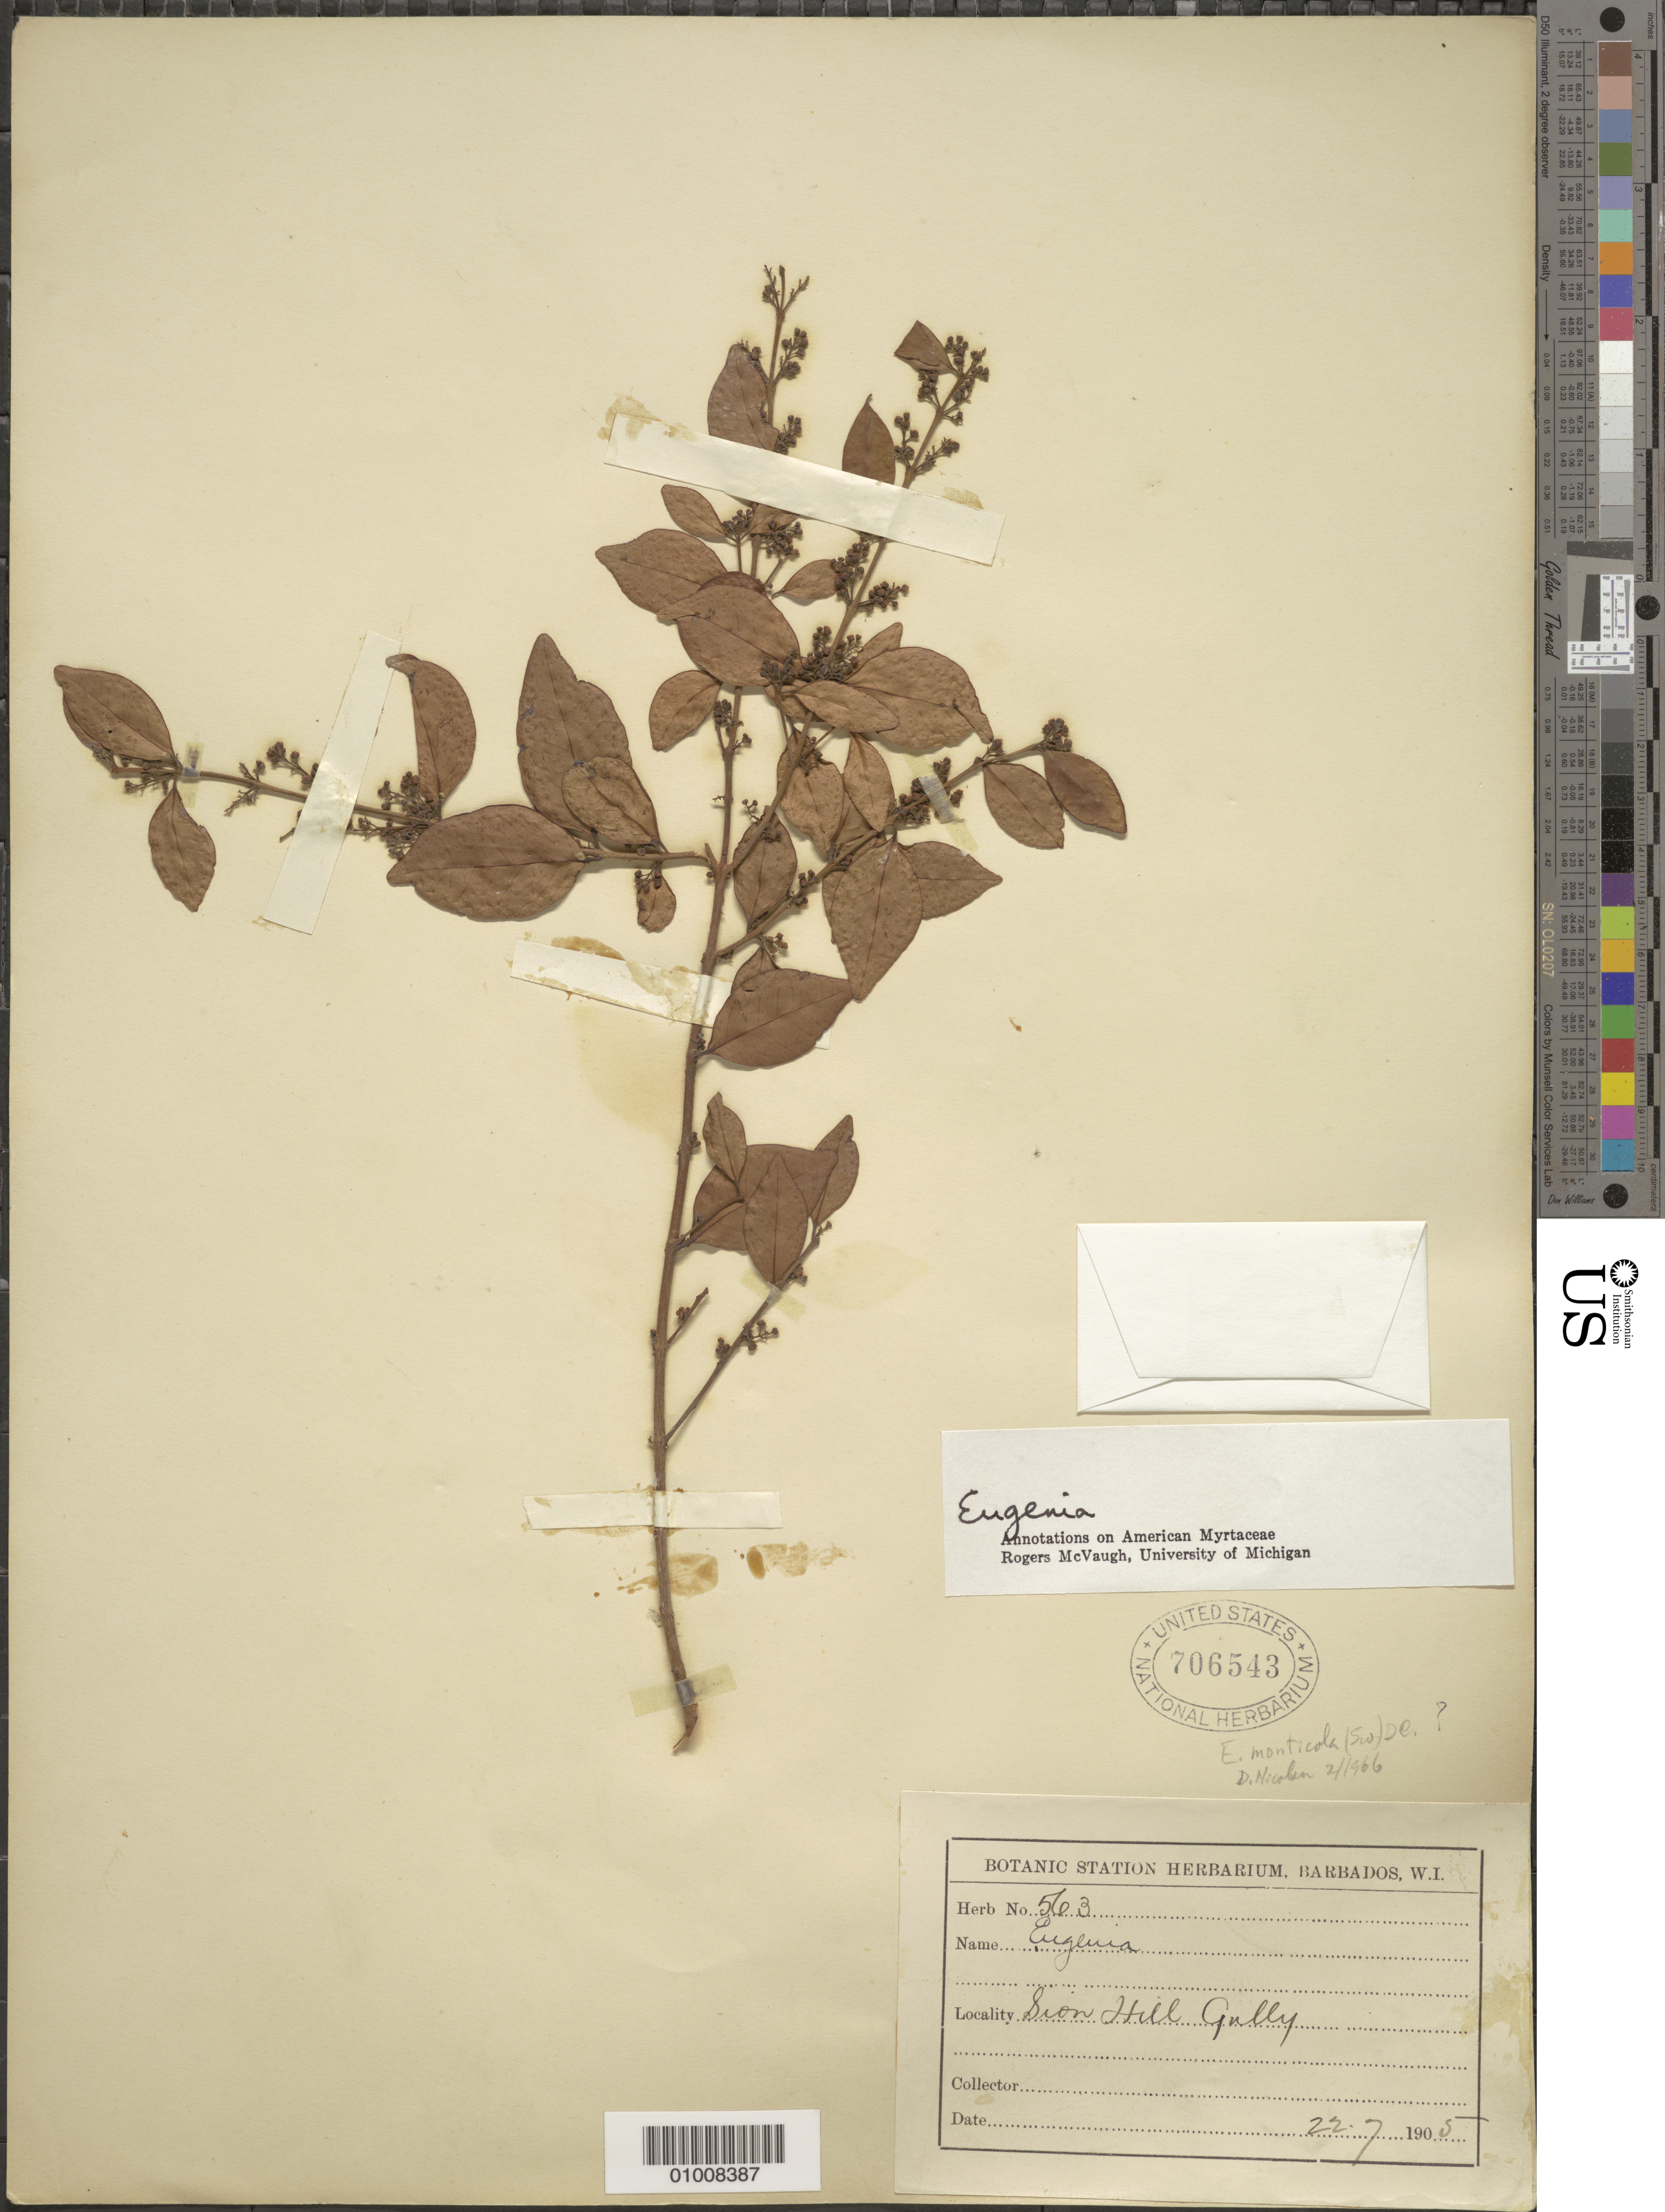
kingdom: Plantae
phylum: Tracheophyta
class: Magnoliopsida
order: Myrtales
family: Myrtaceae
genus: Eugenia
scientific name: Eugenia monticola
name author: (Sw.) DC.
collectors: ex herb. Bot. Sta. Barbados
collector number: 563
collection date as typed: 22 Jul 1905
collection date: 1905-07-22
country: Barbados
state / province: Saint James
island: Barbados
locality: Sion Hill Gully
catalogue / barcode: US 706543